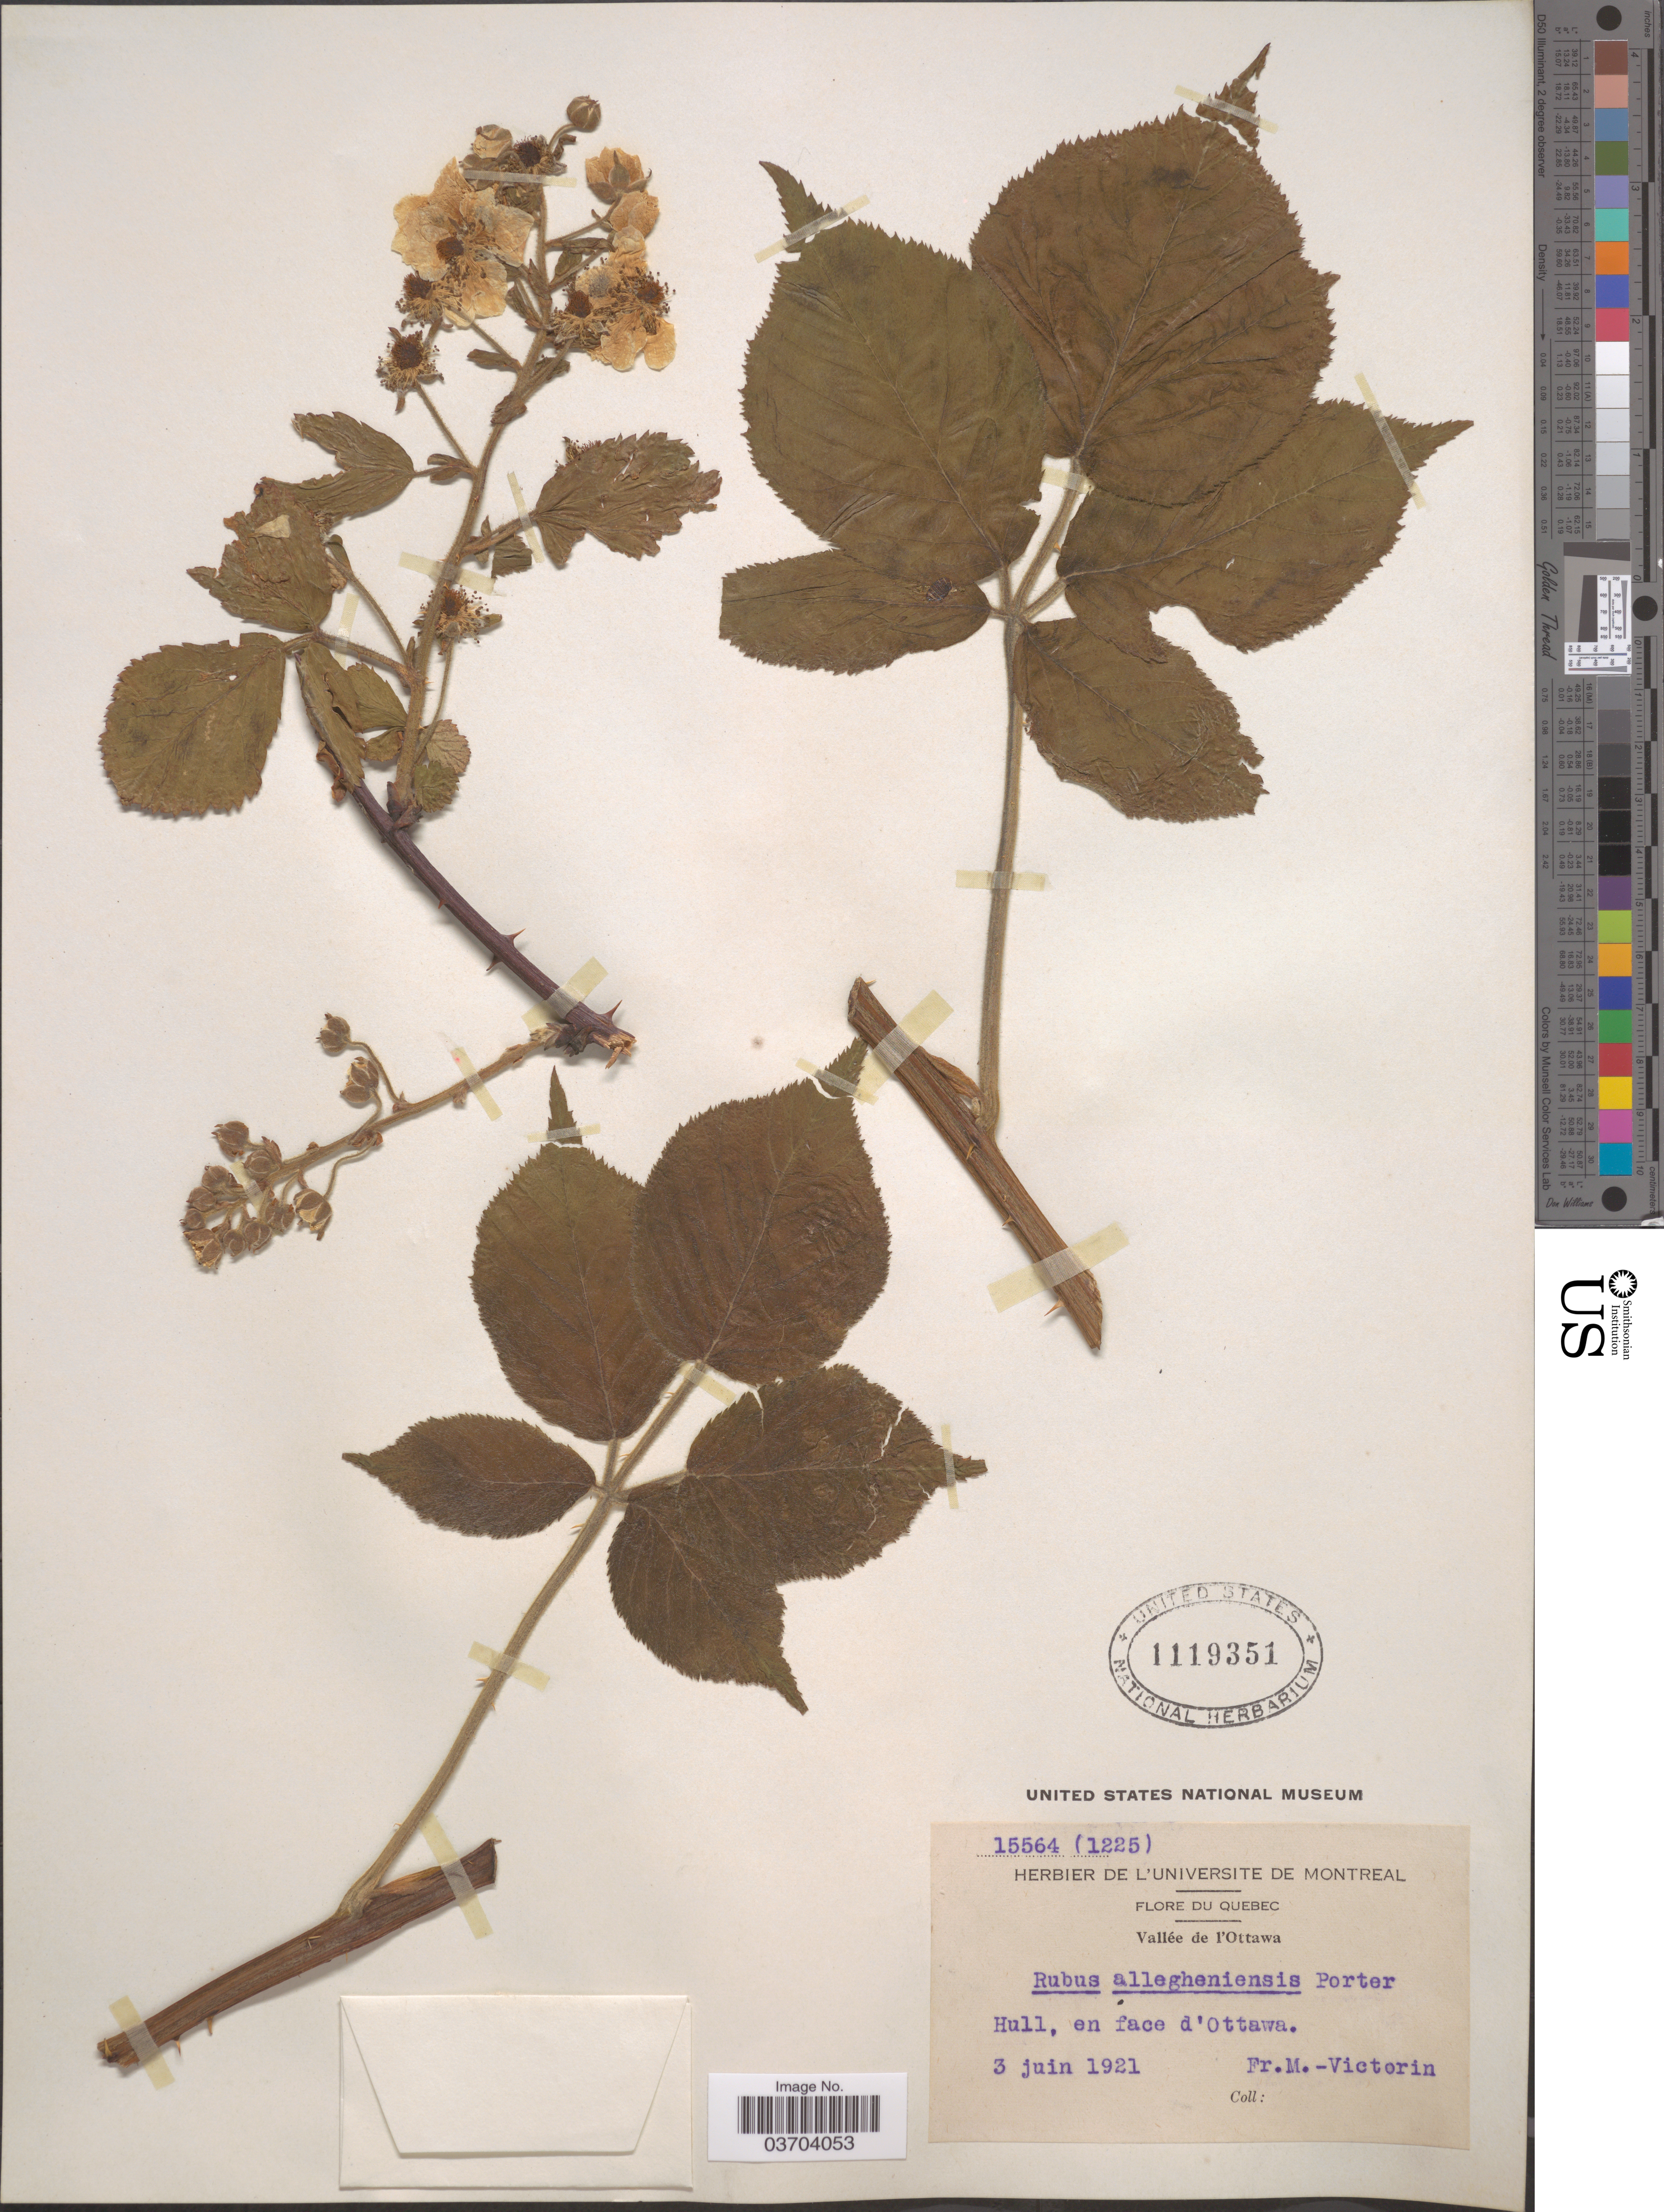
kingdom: Plantae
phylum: Tracheophyta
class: Magnoliopsida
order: Rosales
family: Rosaceae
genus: Rubus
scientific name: Rubus allegheniensis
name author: Porter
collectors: F. Marie-Victorin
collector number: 15564 (1225)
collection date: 1921-06-03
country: Canada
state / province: Quebec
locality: Vallée de l'Ottawa. Hull, en face d'Ottawa.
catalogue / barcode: US 1119351